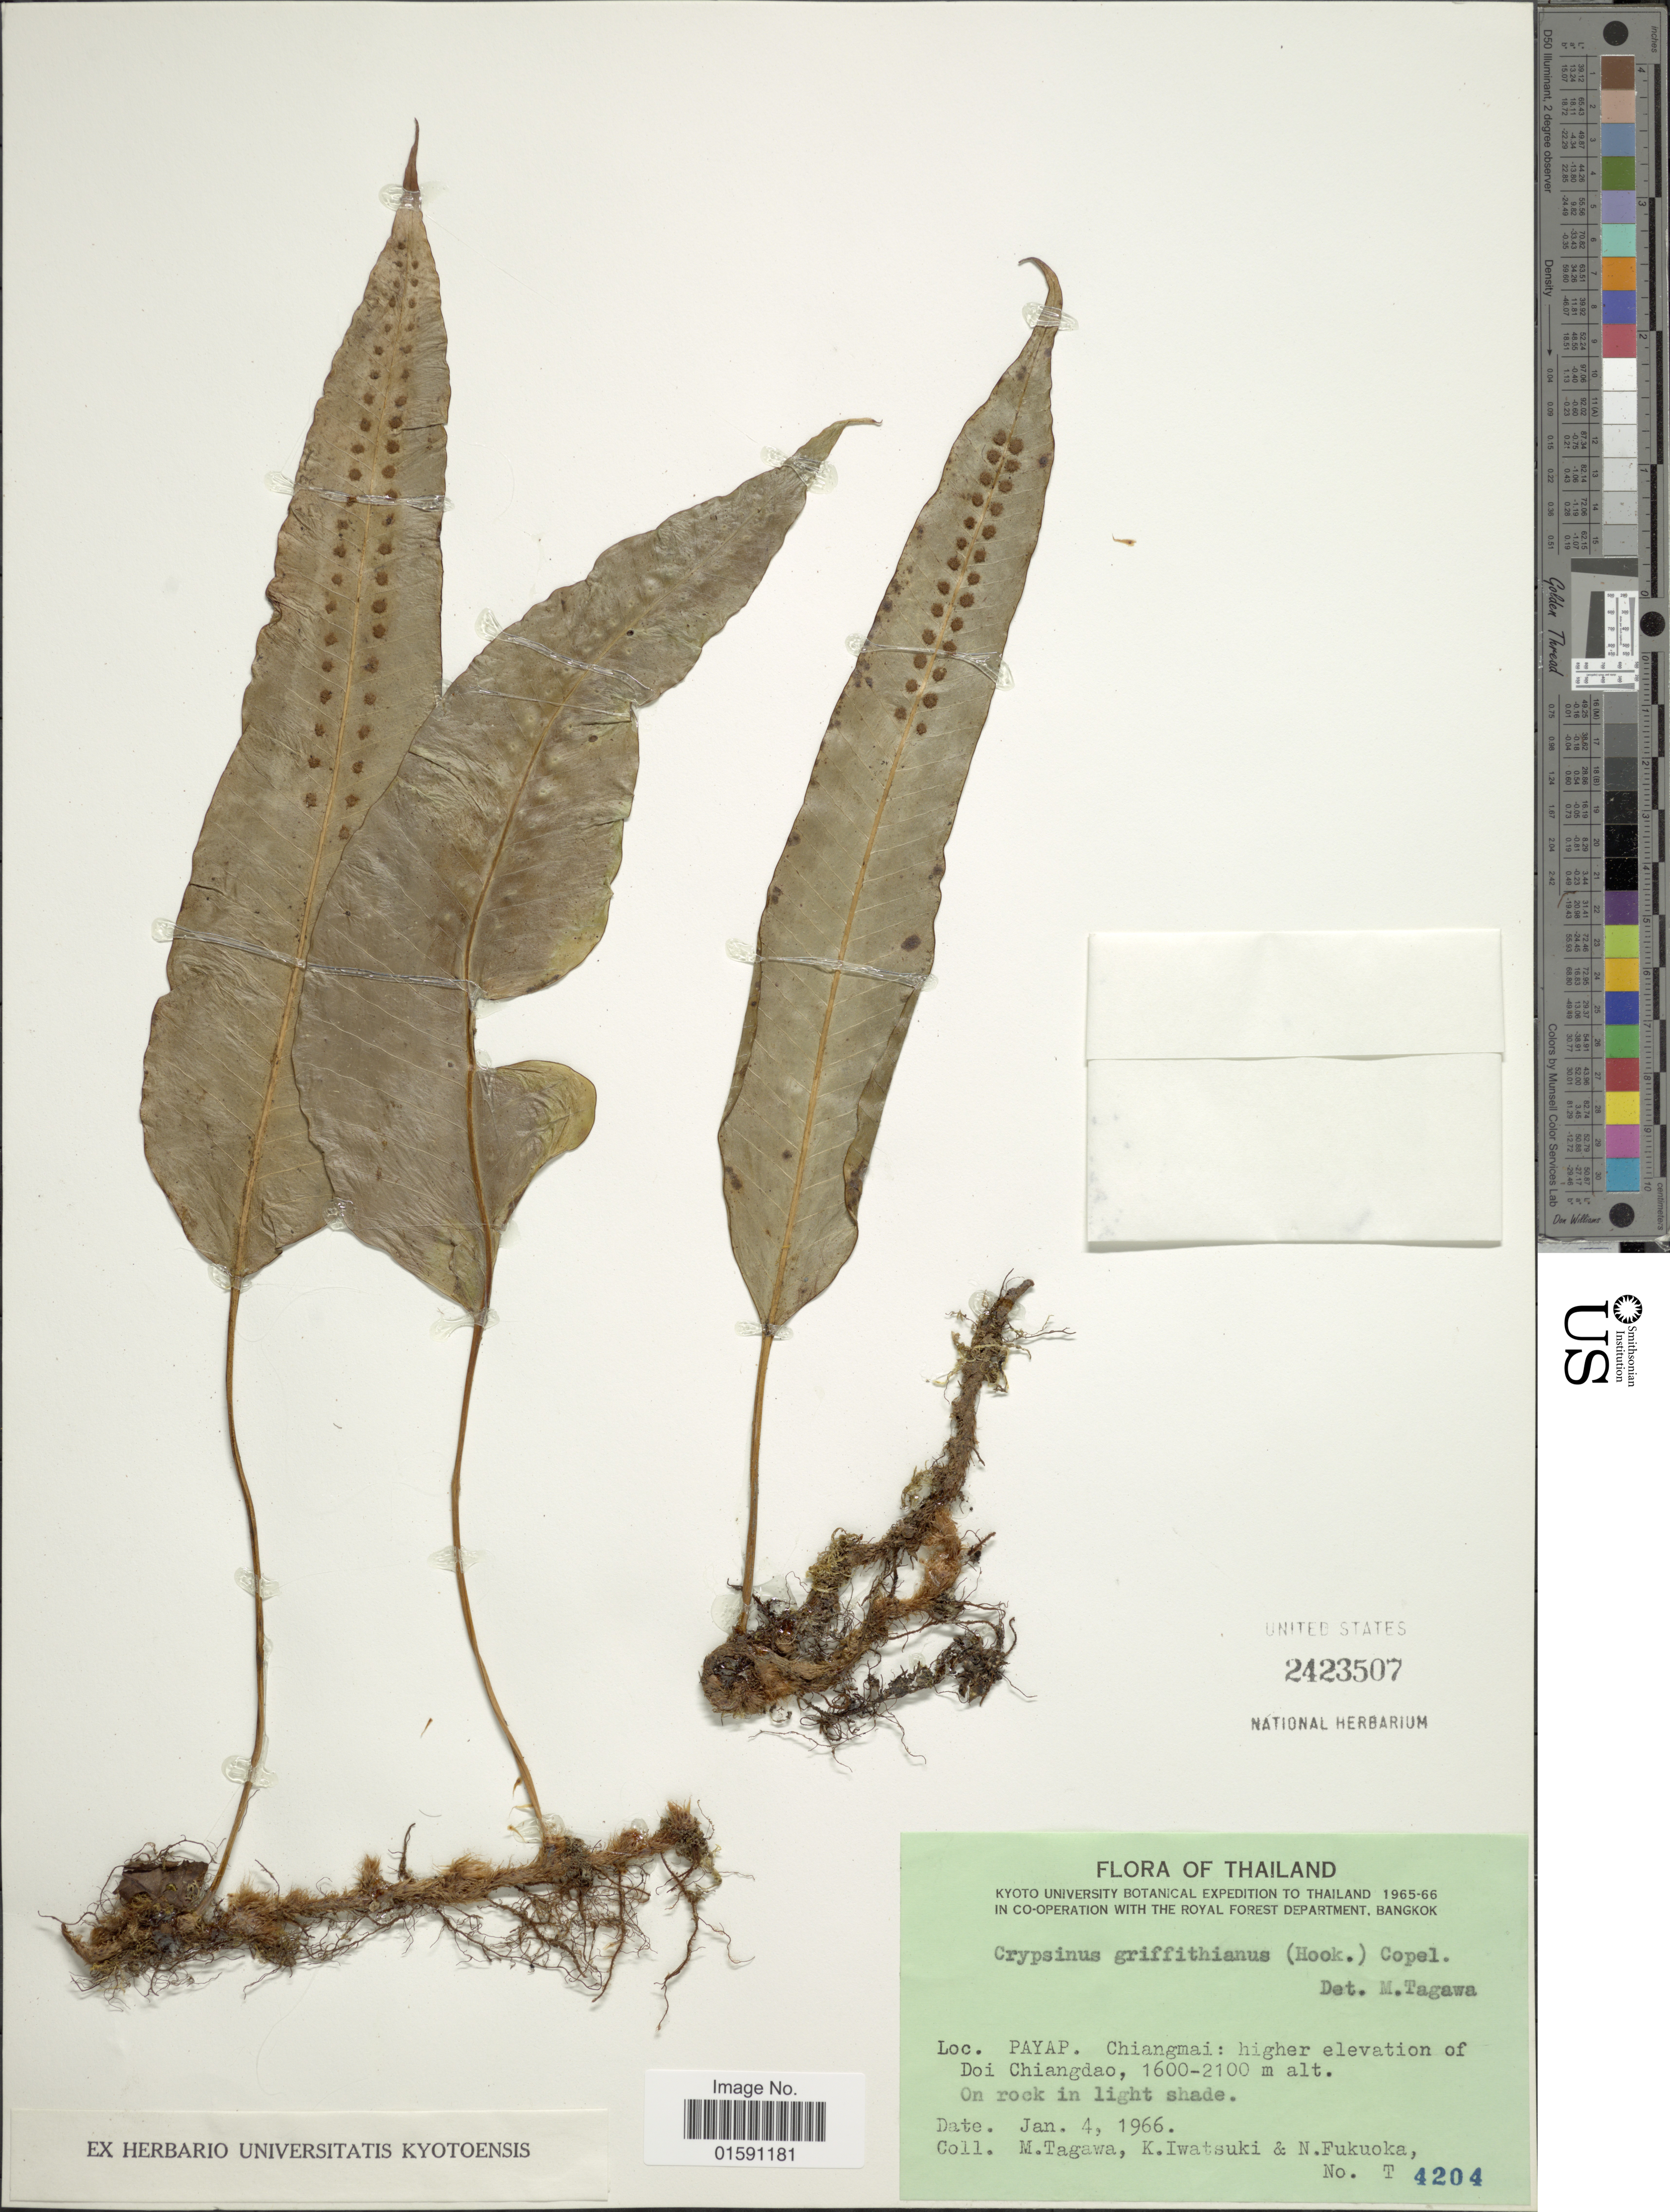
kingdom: Plantae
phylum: Tracheophyta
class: Polypodiopsida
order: Polypodiales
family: Polypodiaceae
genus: Selliguea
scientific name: Selliguea griffithiana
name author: (Hook.) Fraser-Jenk.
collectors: M. Tagawa, K. Iwatsuki & N. Fukuoka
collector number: T 4204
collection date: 1966-01-04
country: Thailand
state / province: Chiang Mai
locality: Payap. Chiangmai: higher elevation of Doi Chiangdao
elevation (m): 1600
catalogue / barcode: US 2423507